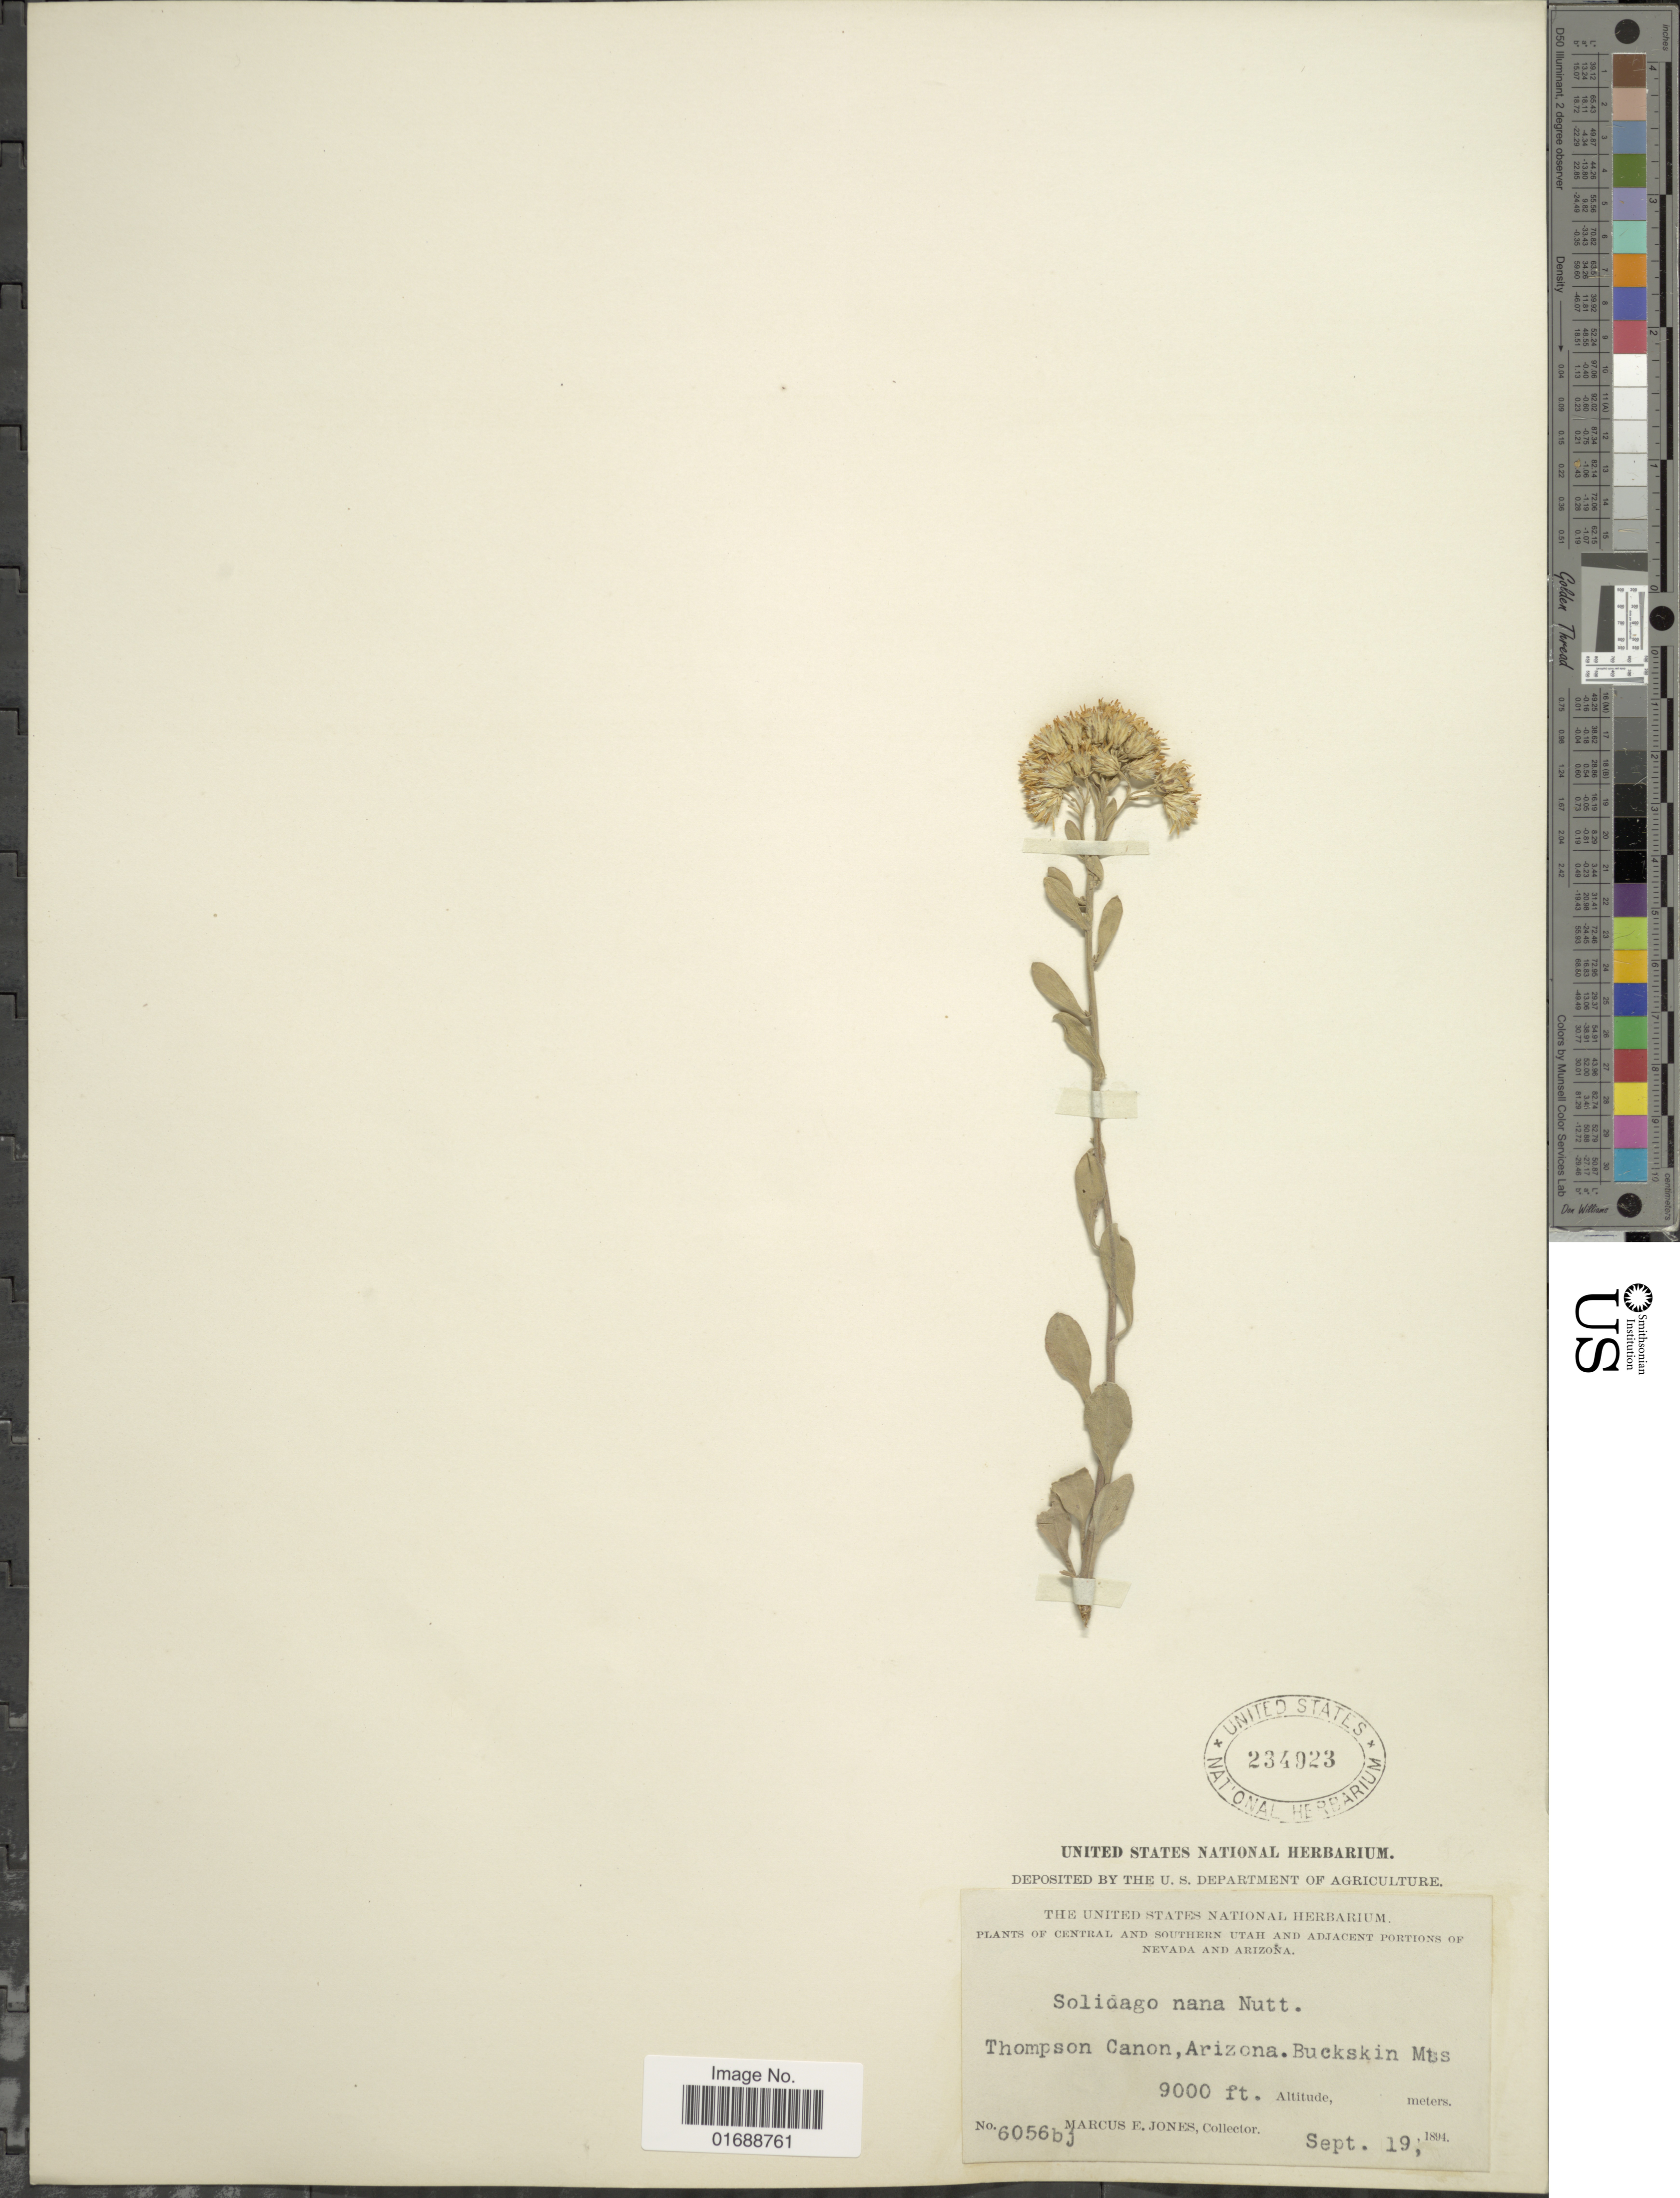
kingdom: Plantae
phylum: Tracheophyta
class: Magnoliopsida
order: Asterales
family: Asteraceae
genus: Solidago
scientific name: Solidago nana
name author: Nutt.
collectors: M. E. Jones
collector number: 6056bj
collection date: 1894-09-19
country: United States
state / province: Arizona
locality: Thompson Canon, Buckskin Mts.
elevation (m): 2743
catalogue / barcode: US 234923